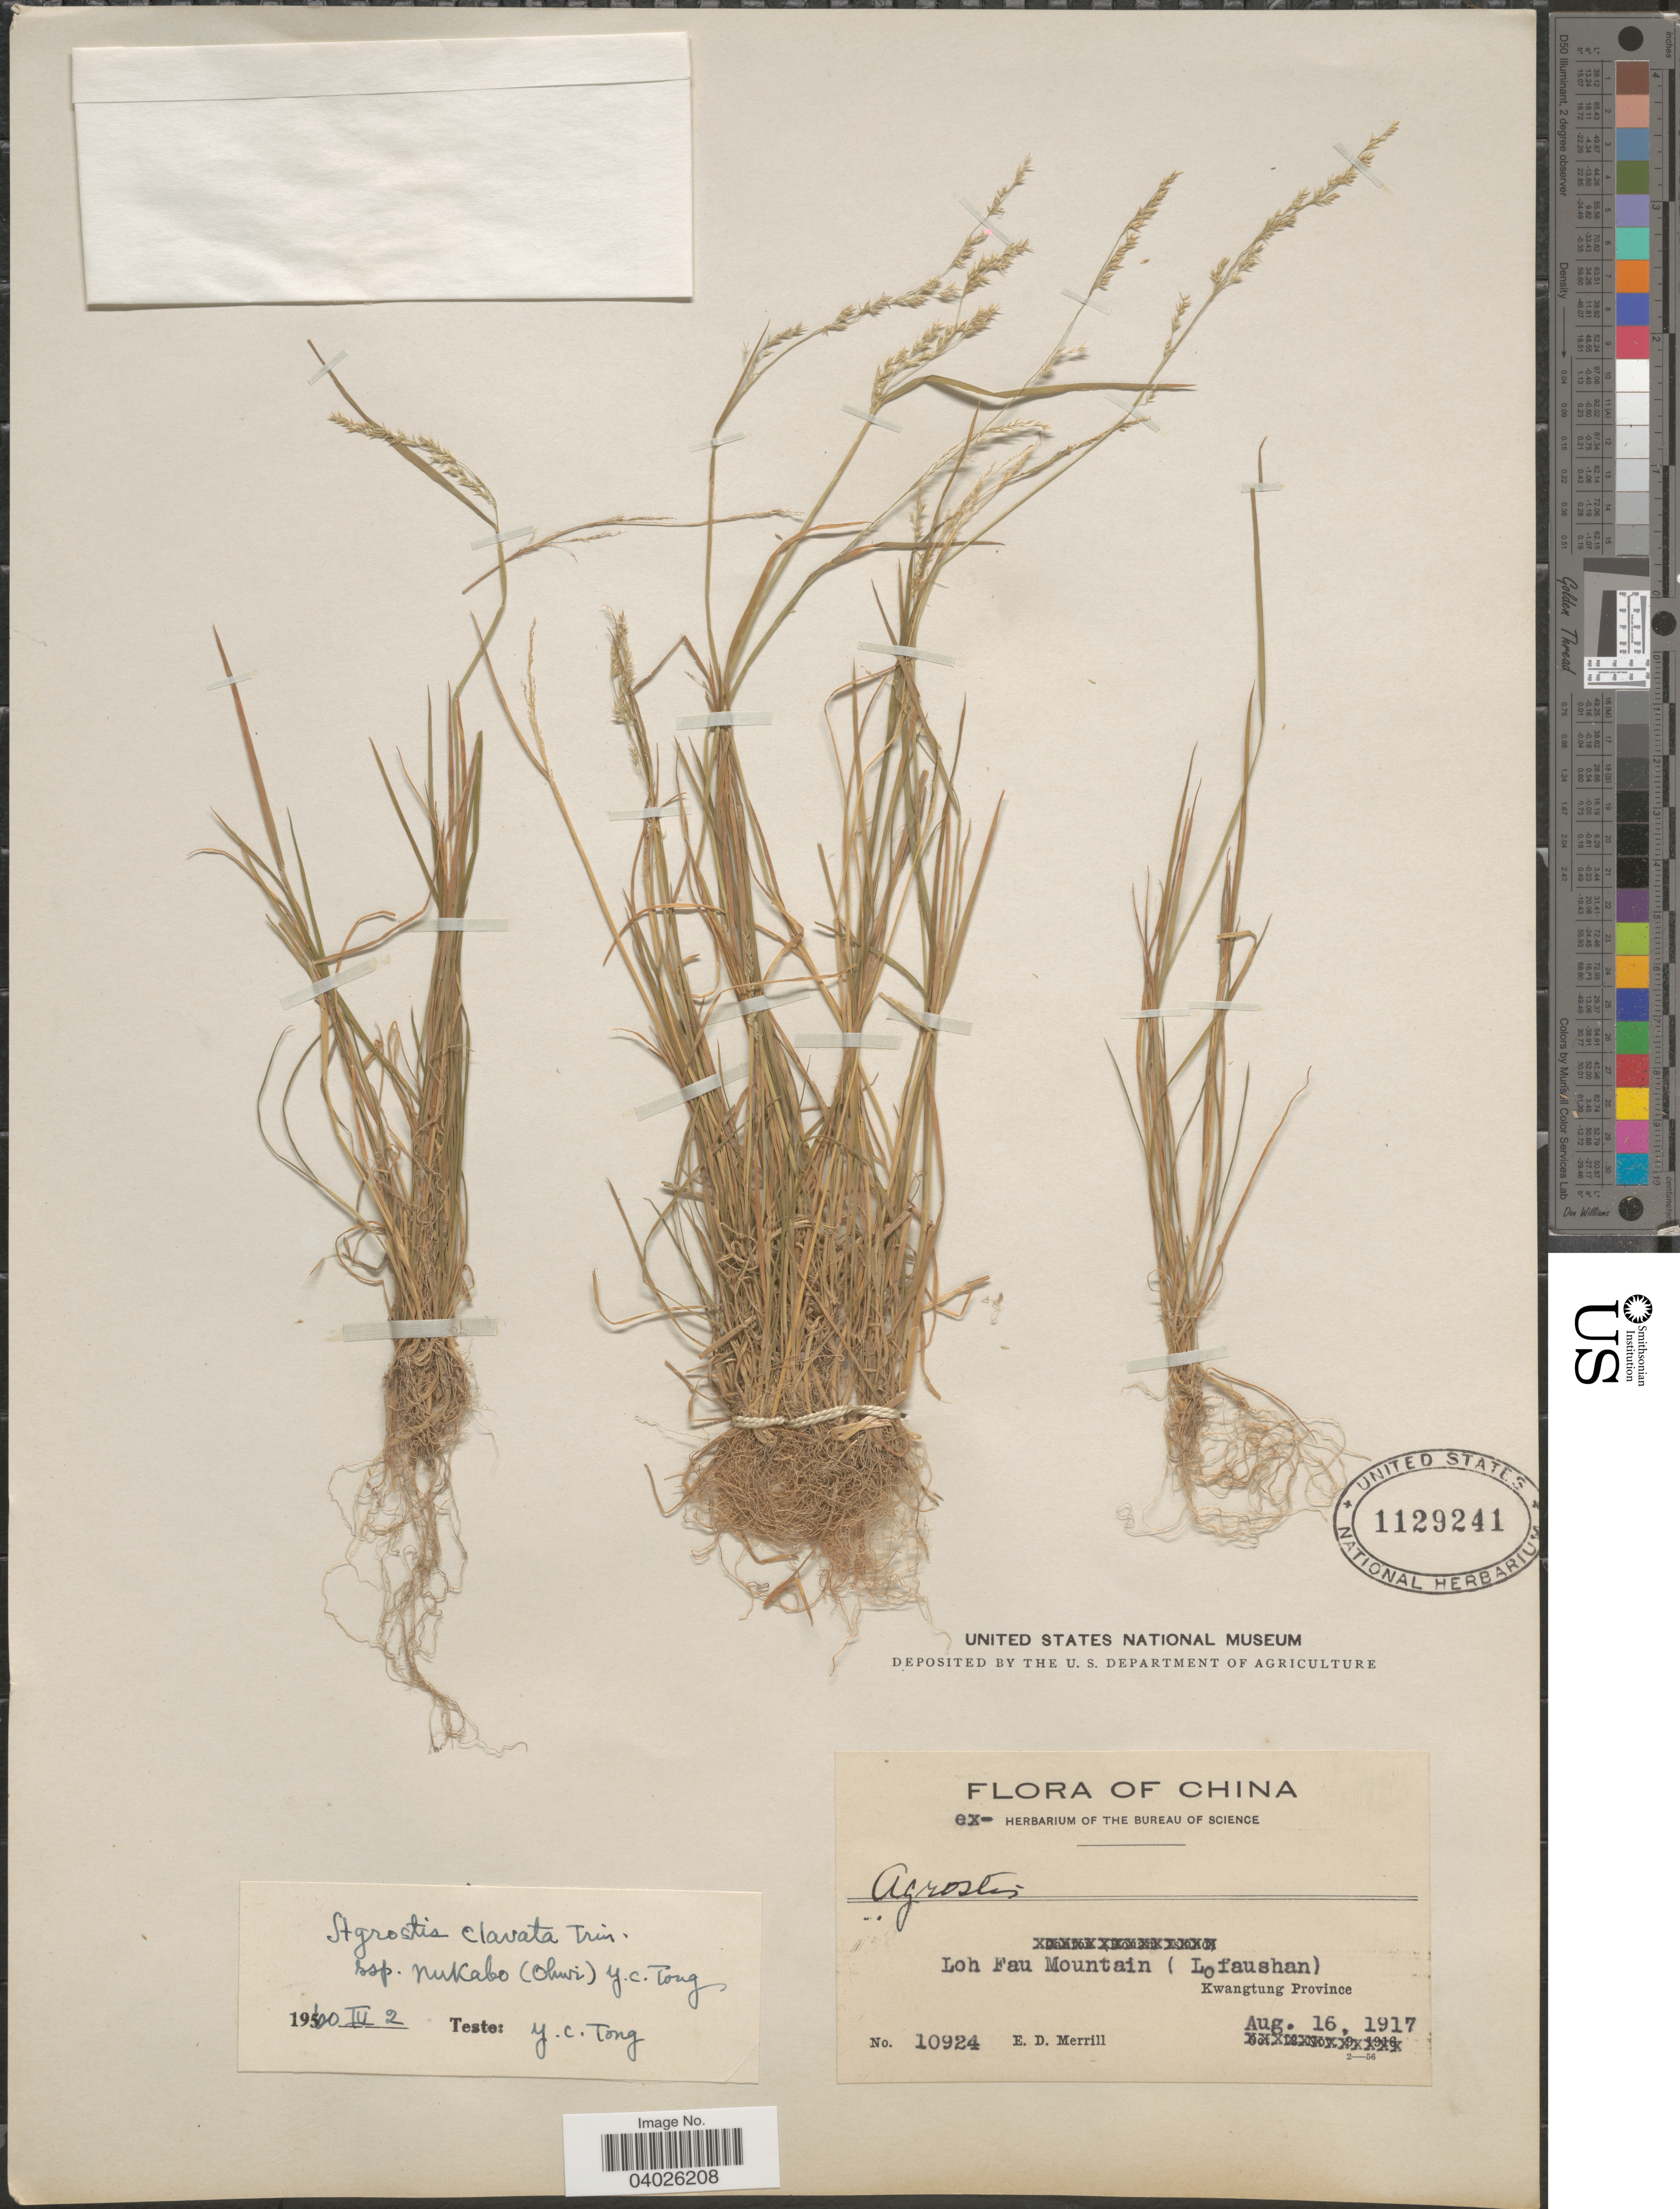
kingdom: Plantae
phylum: Tracheophyta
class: Liliopsida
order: Poales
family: Poaceae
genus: Agrostis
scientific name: Agrostis clavata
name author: Trin.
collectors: E. D. Merrill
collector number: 10924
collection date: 1917-08-16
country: China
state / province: Guangdong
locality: Loh Fau Mountain (Lofaushan) Kwangtung Province.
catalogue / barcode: US 1129241